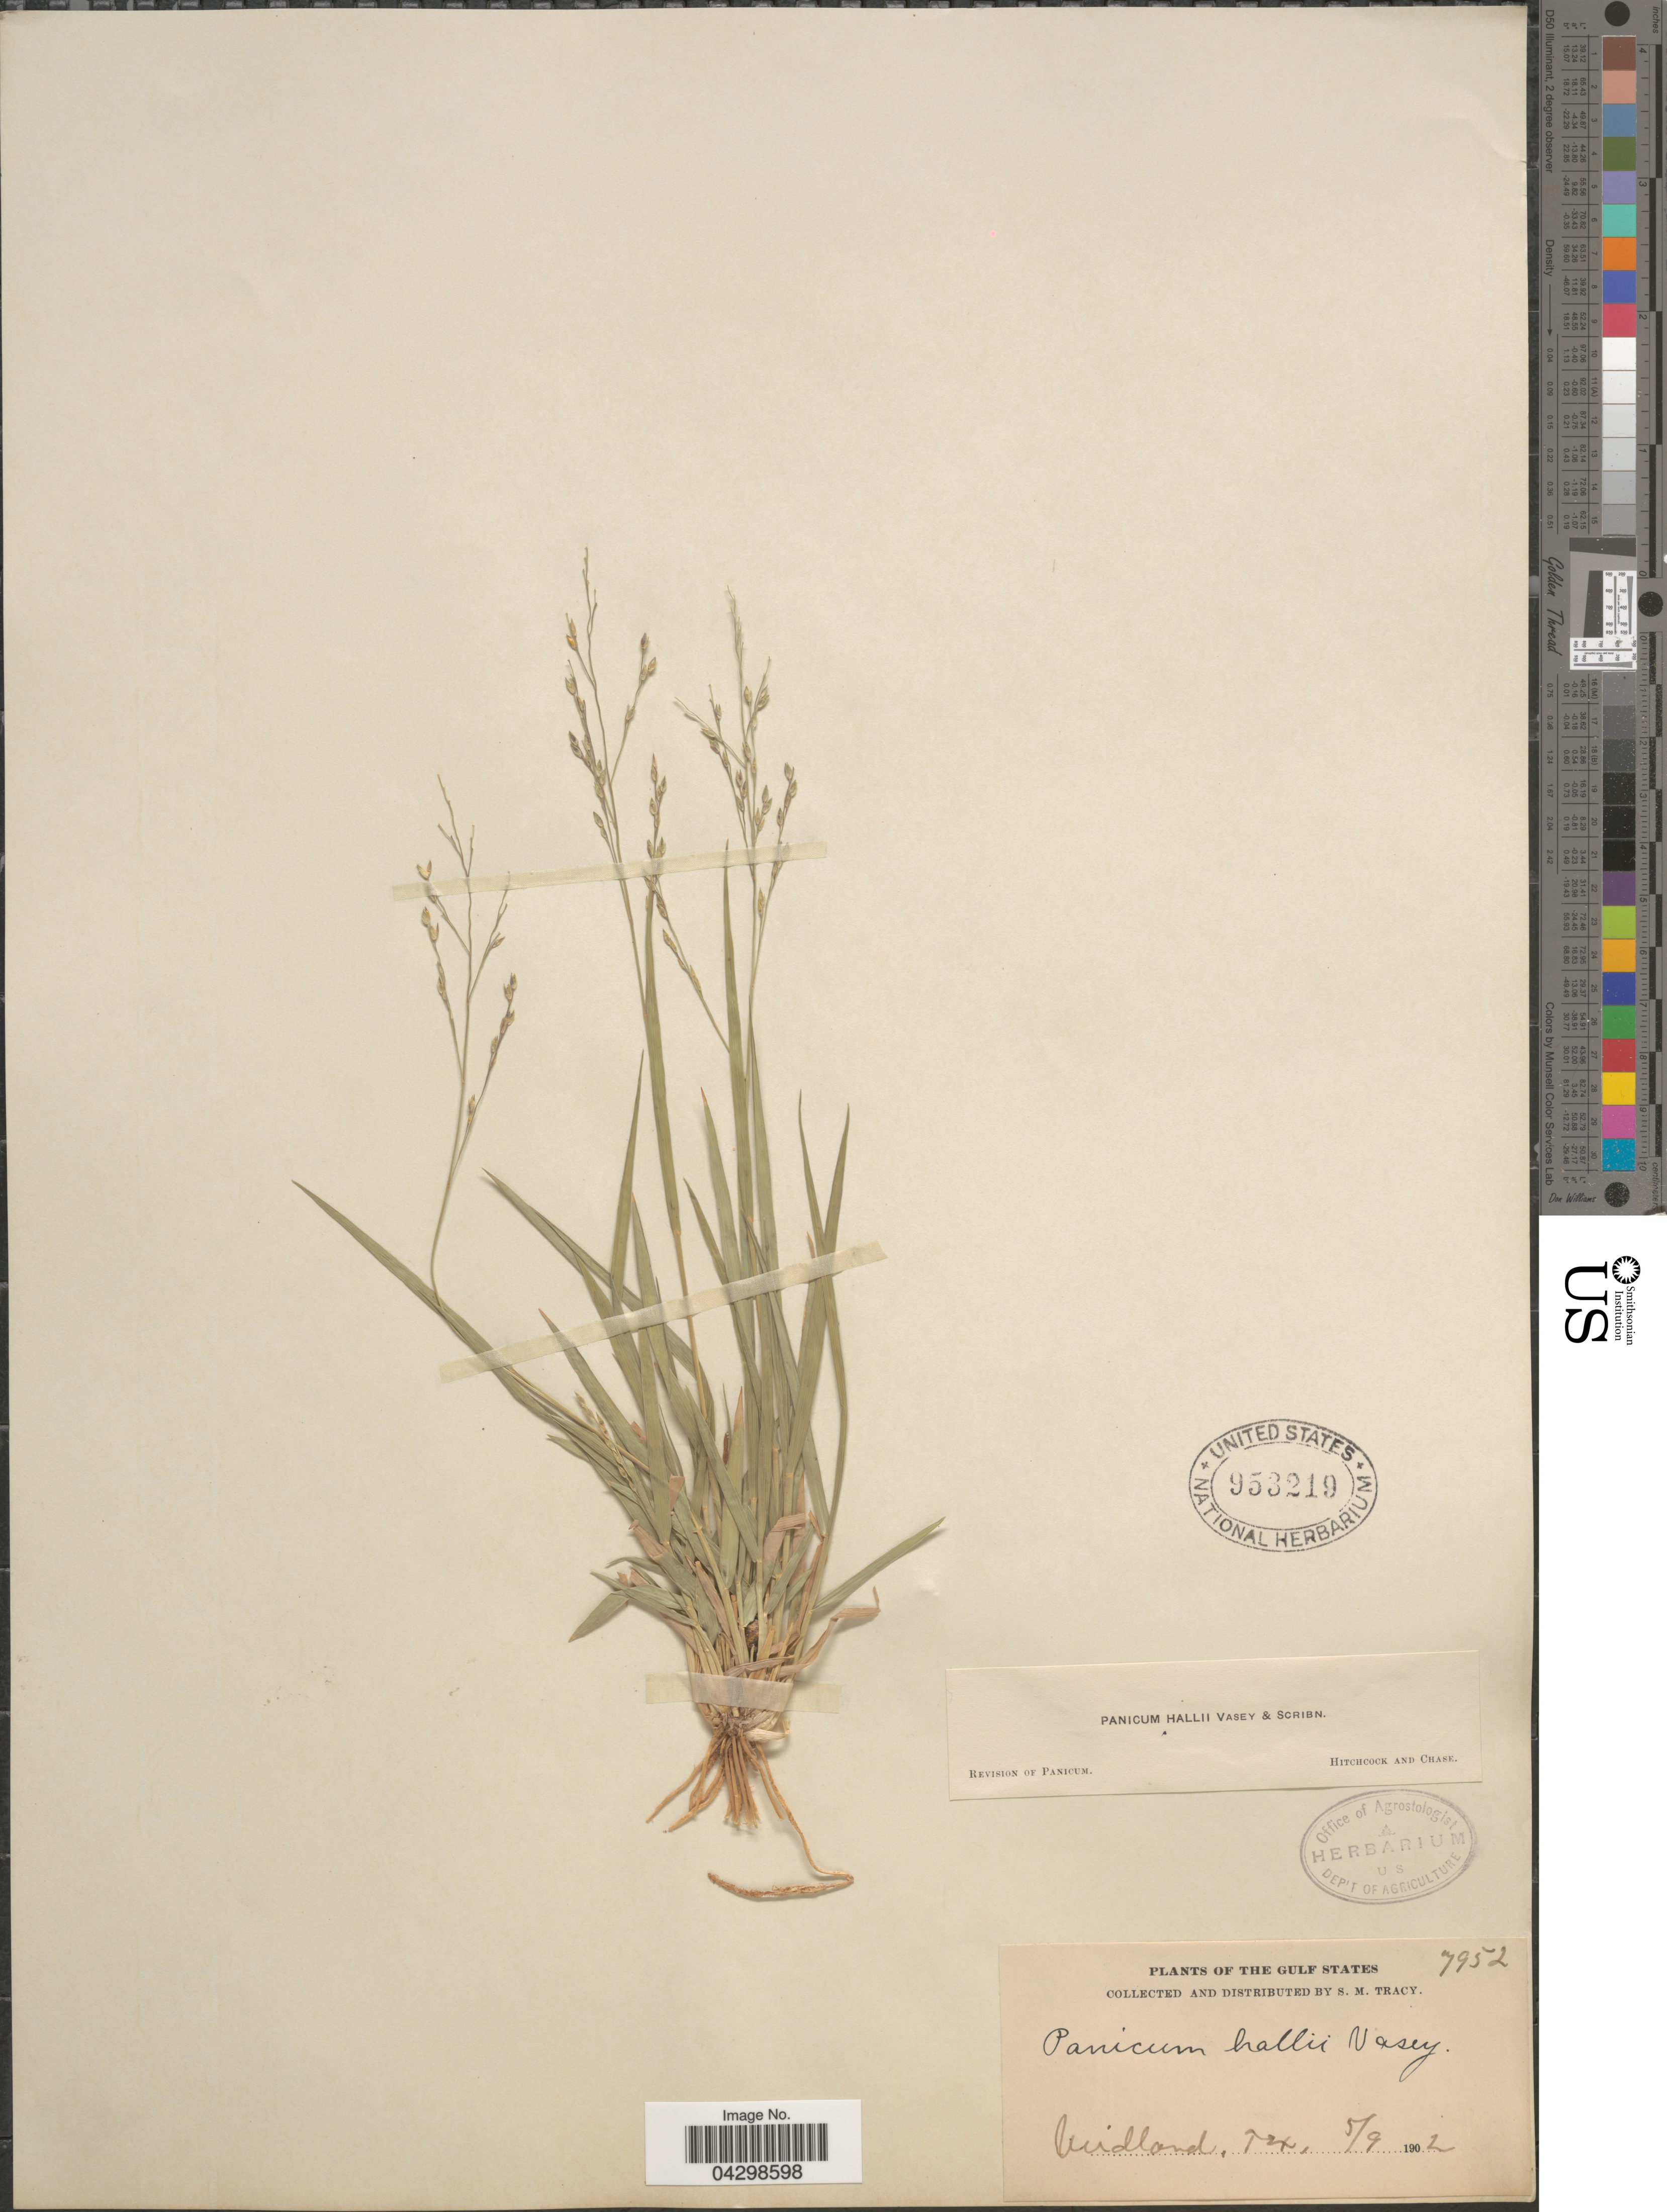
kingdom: Plantae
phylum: Tracheophyta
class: Liliopsida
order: Poales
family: Poaceae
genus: Panicum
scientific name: Panicum hallii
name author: Vasey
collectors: S. M. Tracy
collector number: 7952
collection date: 1902-05-09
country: United States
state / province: Texas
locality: The Gulf States. Midland.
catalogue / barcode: US 953219